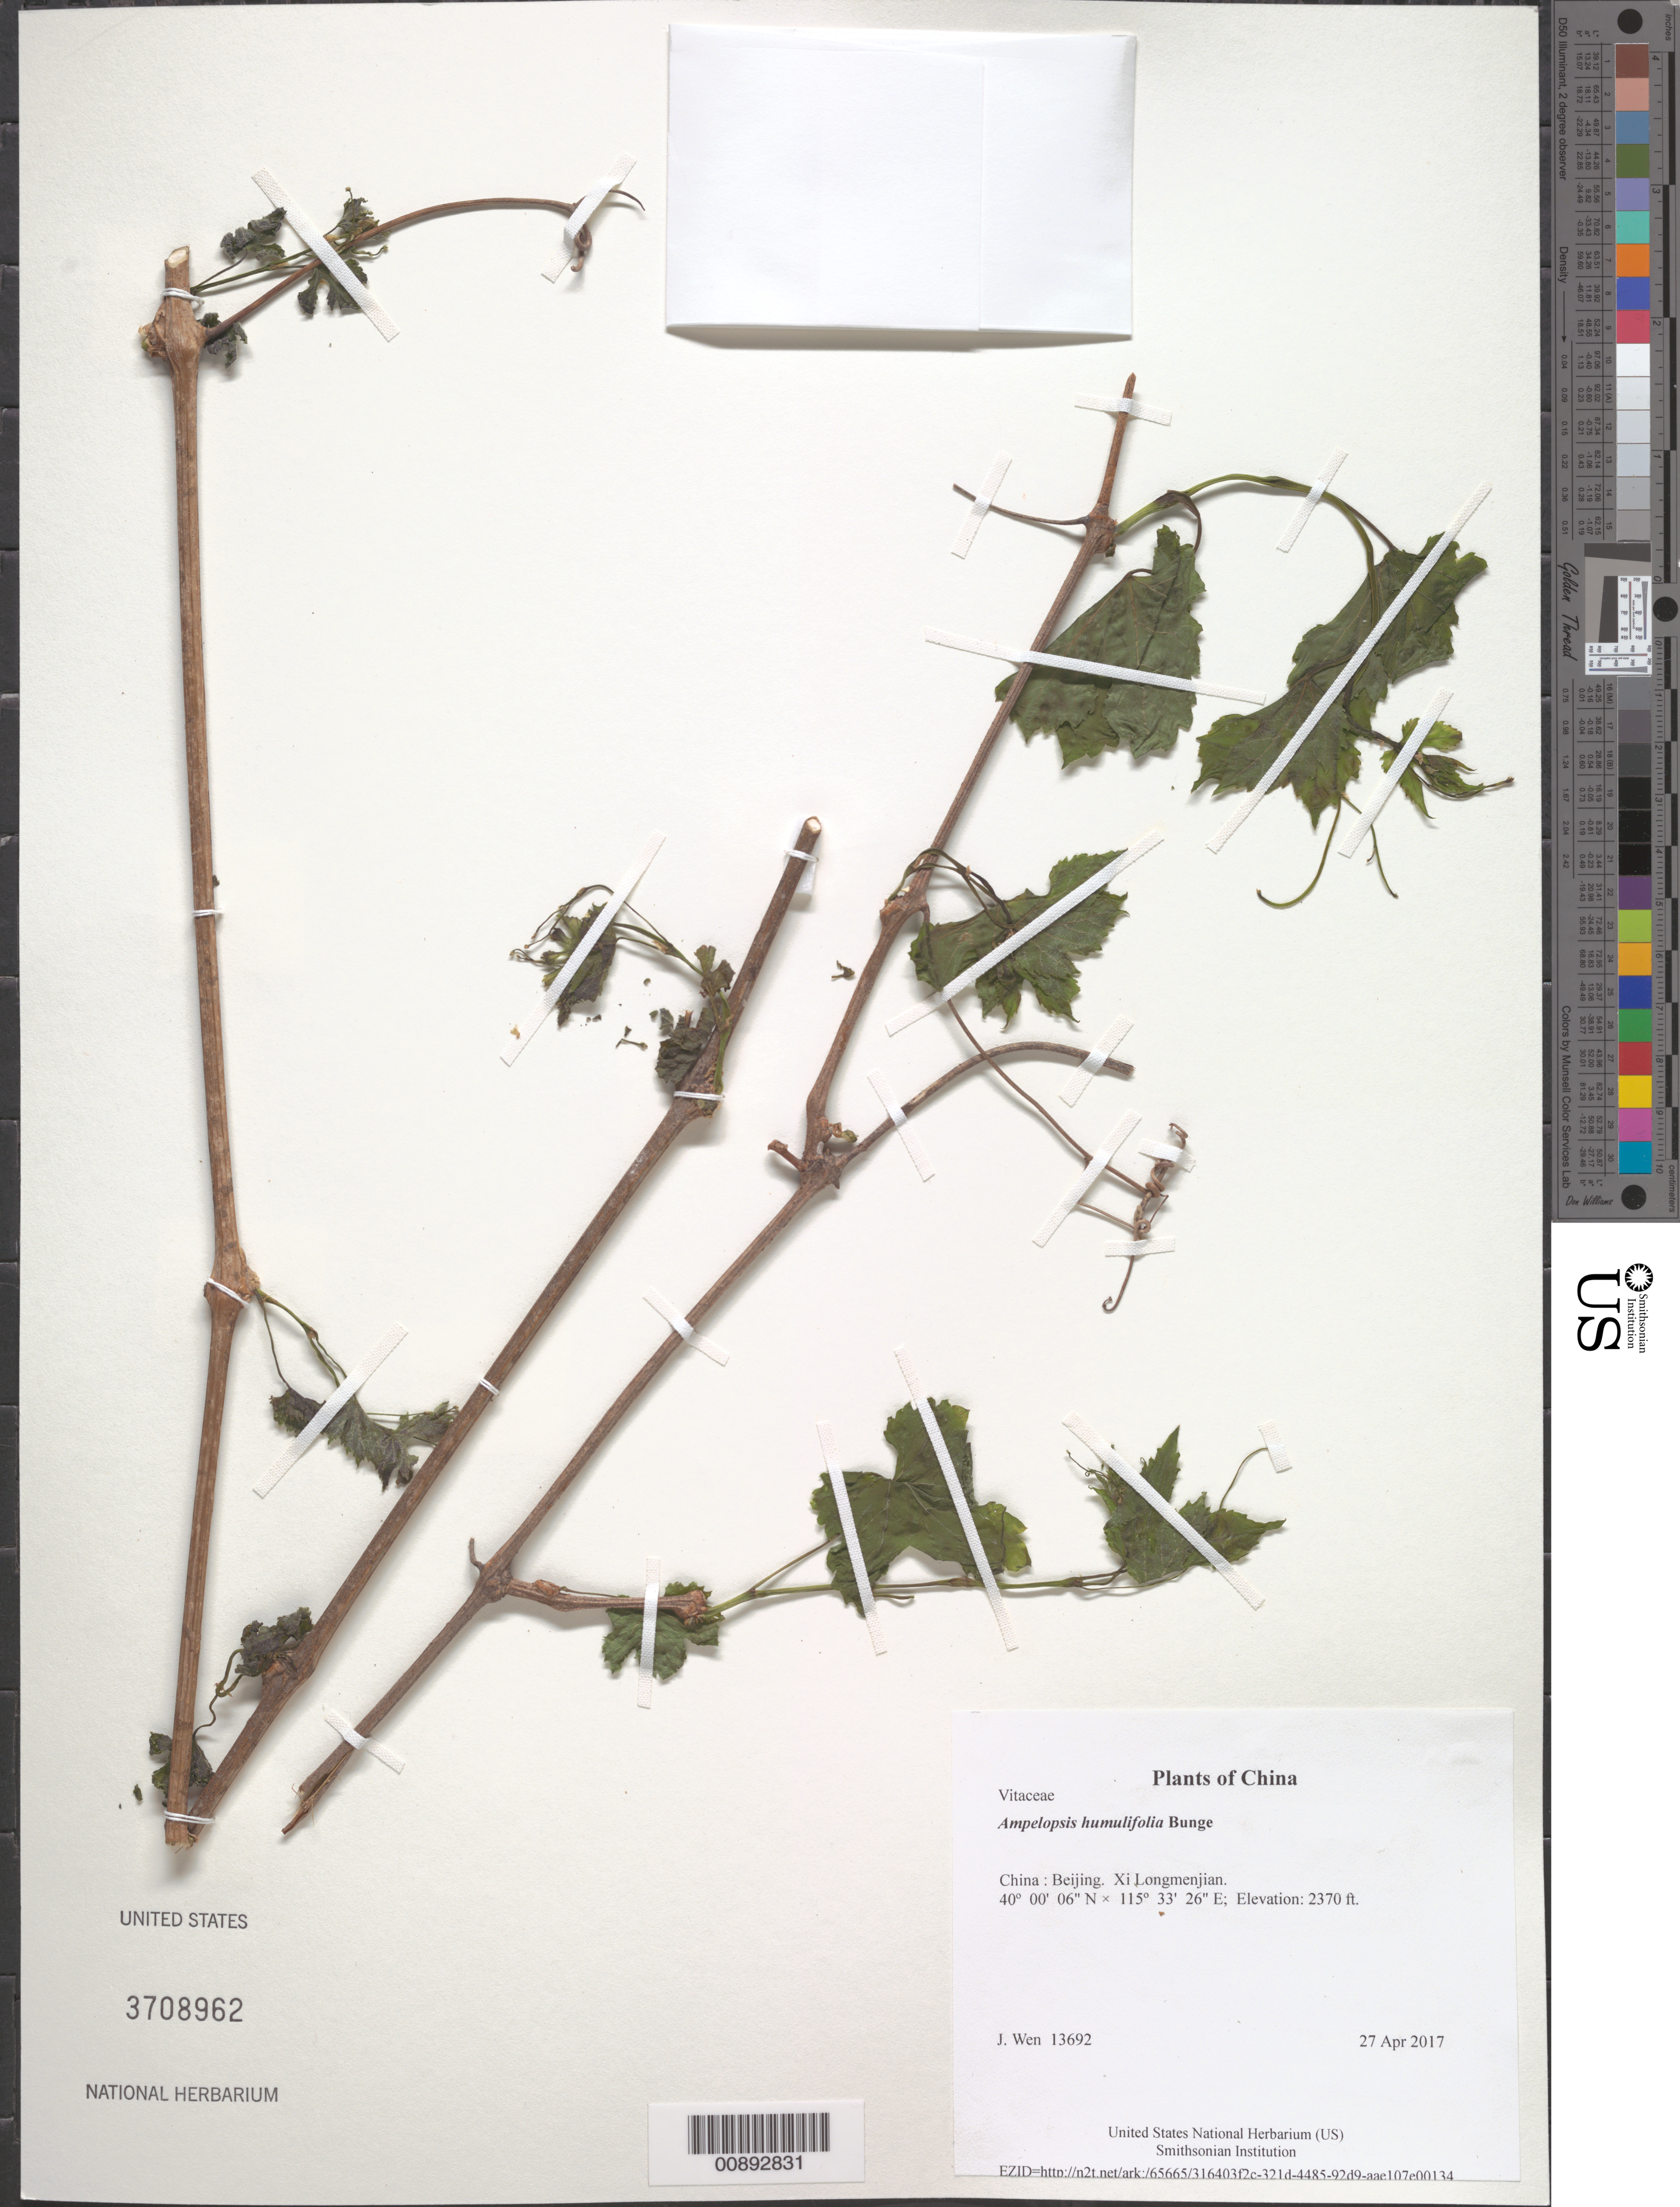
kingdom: Plantae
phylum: Tracheophyta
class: Magnoliopsida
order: Vitales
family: Vitaceae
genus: Ampelopsis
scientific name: Ampelopsis humulifolia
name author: Bunge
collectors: J. Wen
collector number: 13692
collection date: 2017-04-27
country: China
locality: Beijing. Xi Longmenjian.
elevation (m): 722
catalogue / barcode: US 3708962